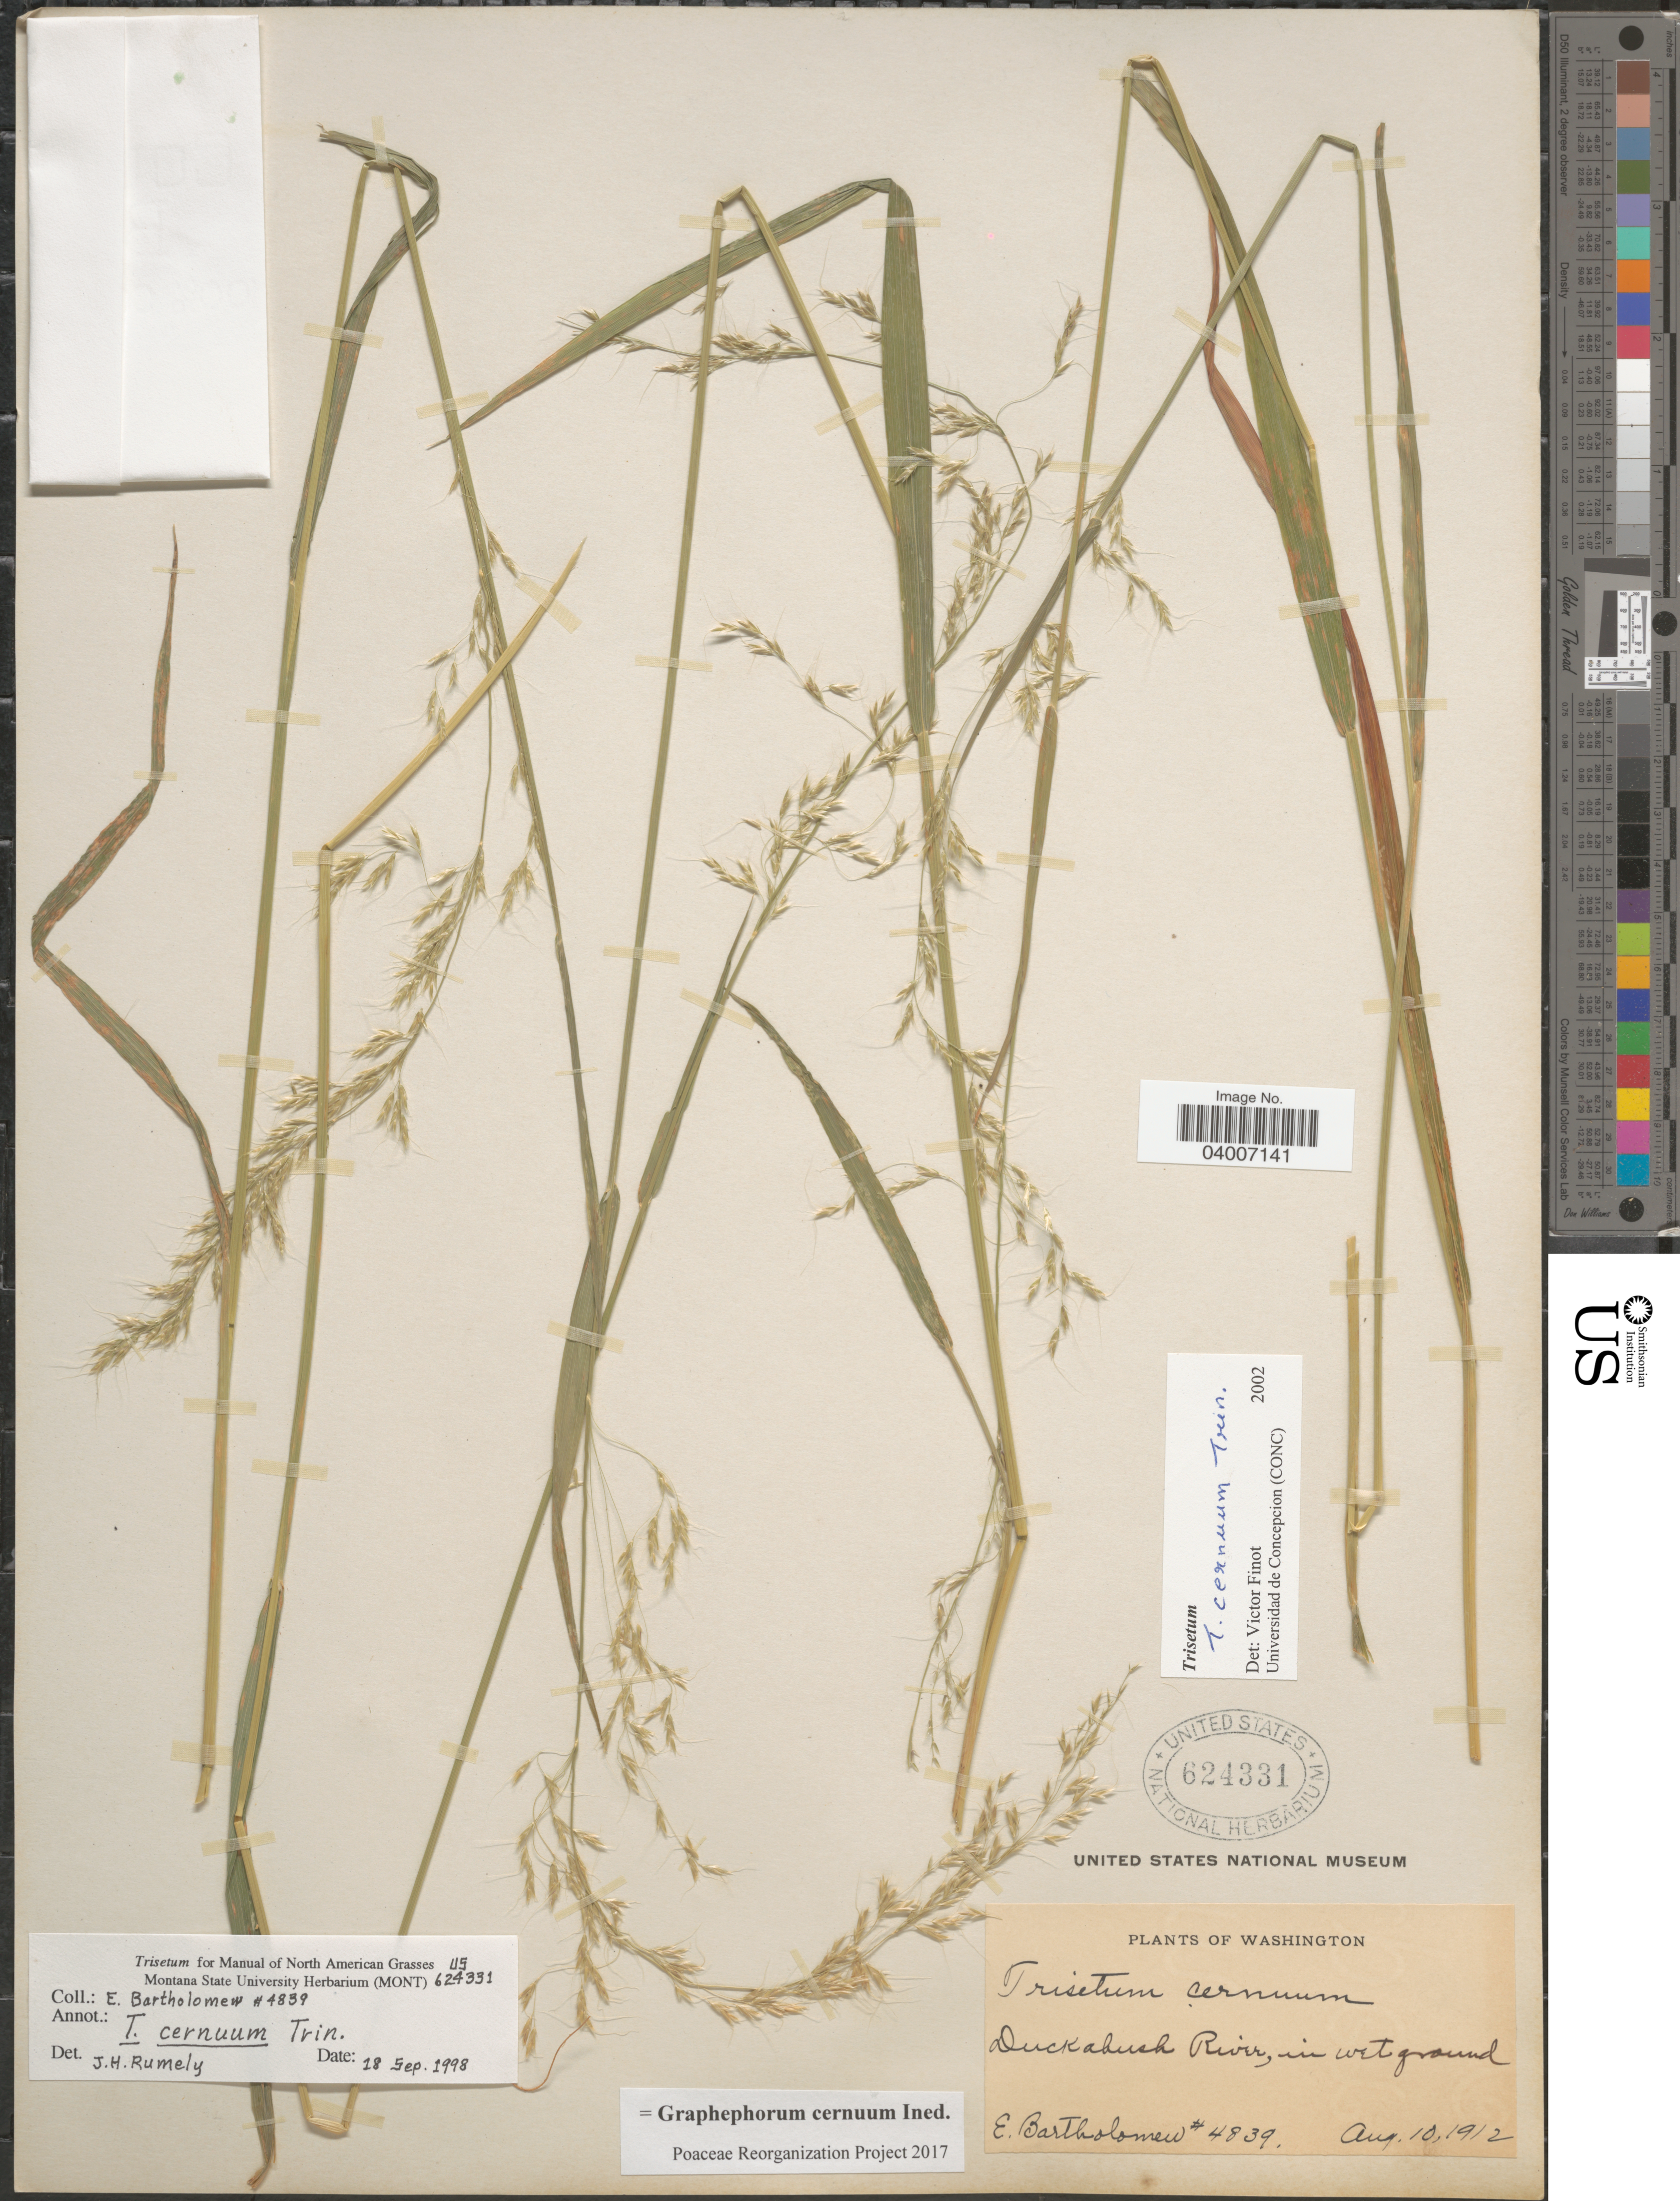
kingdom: Plantae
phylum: Tracheophyta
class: Liliopsida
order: Poales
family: Poaceae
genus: Graphephorum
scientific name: Graphephorum cernuum ined.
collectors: E. Bartholomew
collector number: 4839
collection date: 1912-08-10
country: United States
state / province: Washington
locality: Duckabush River.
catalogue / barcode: US 624331